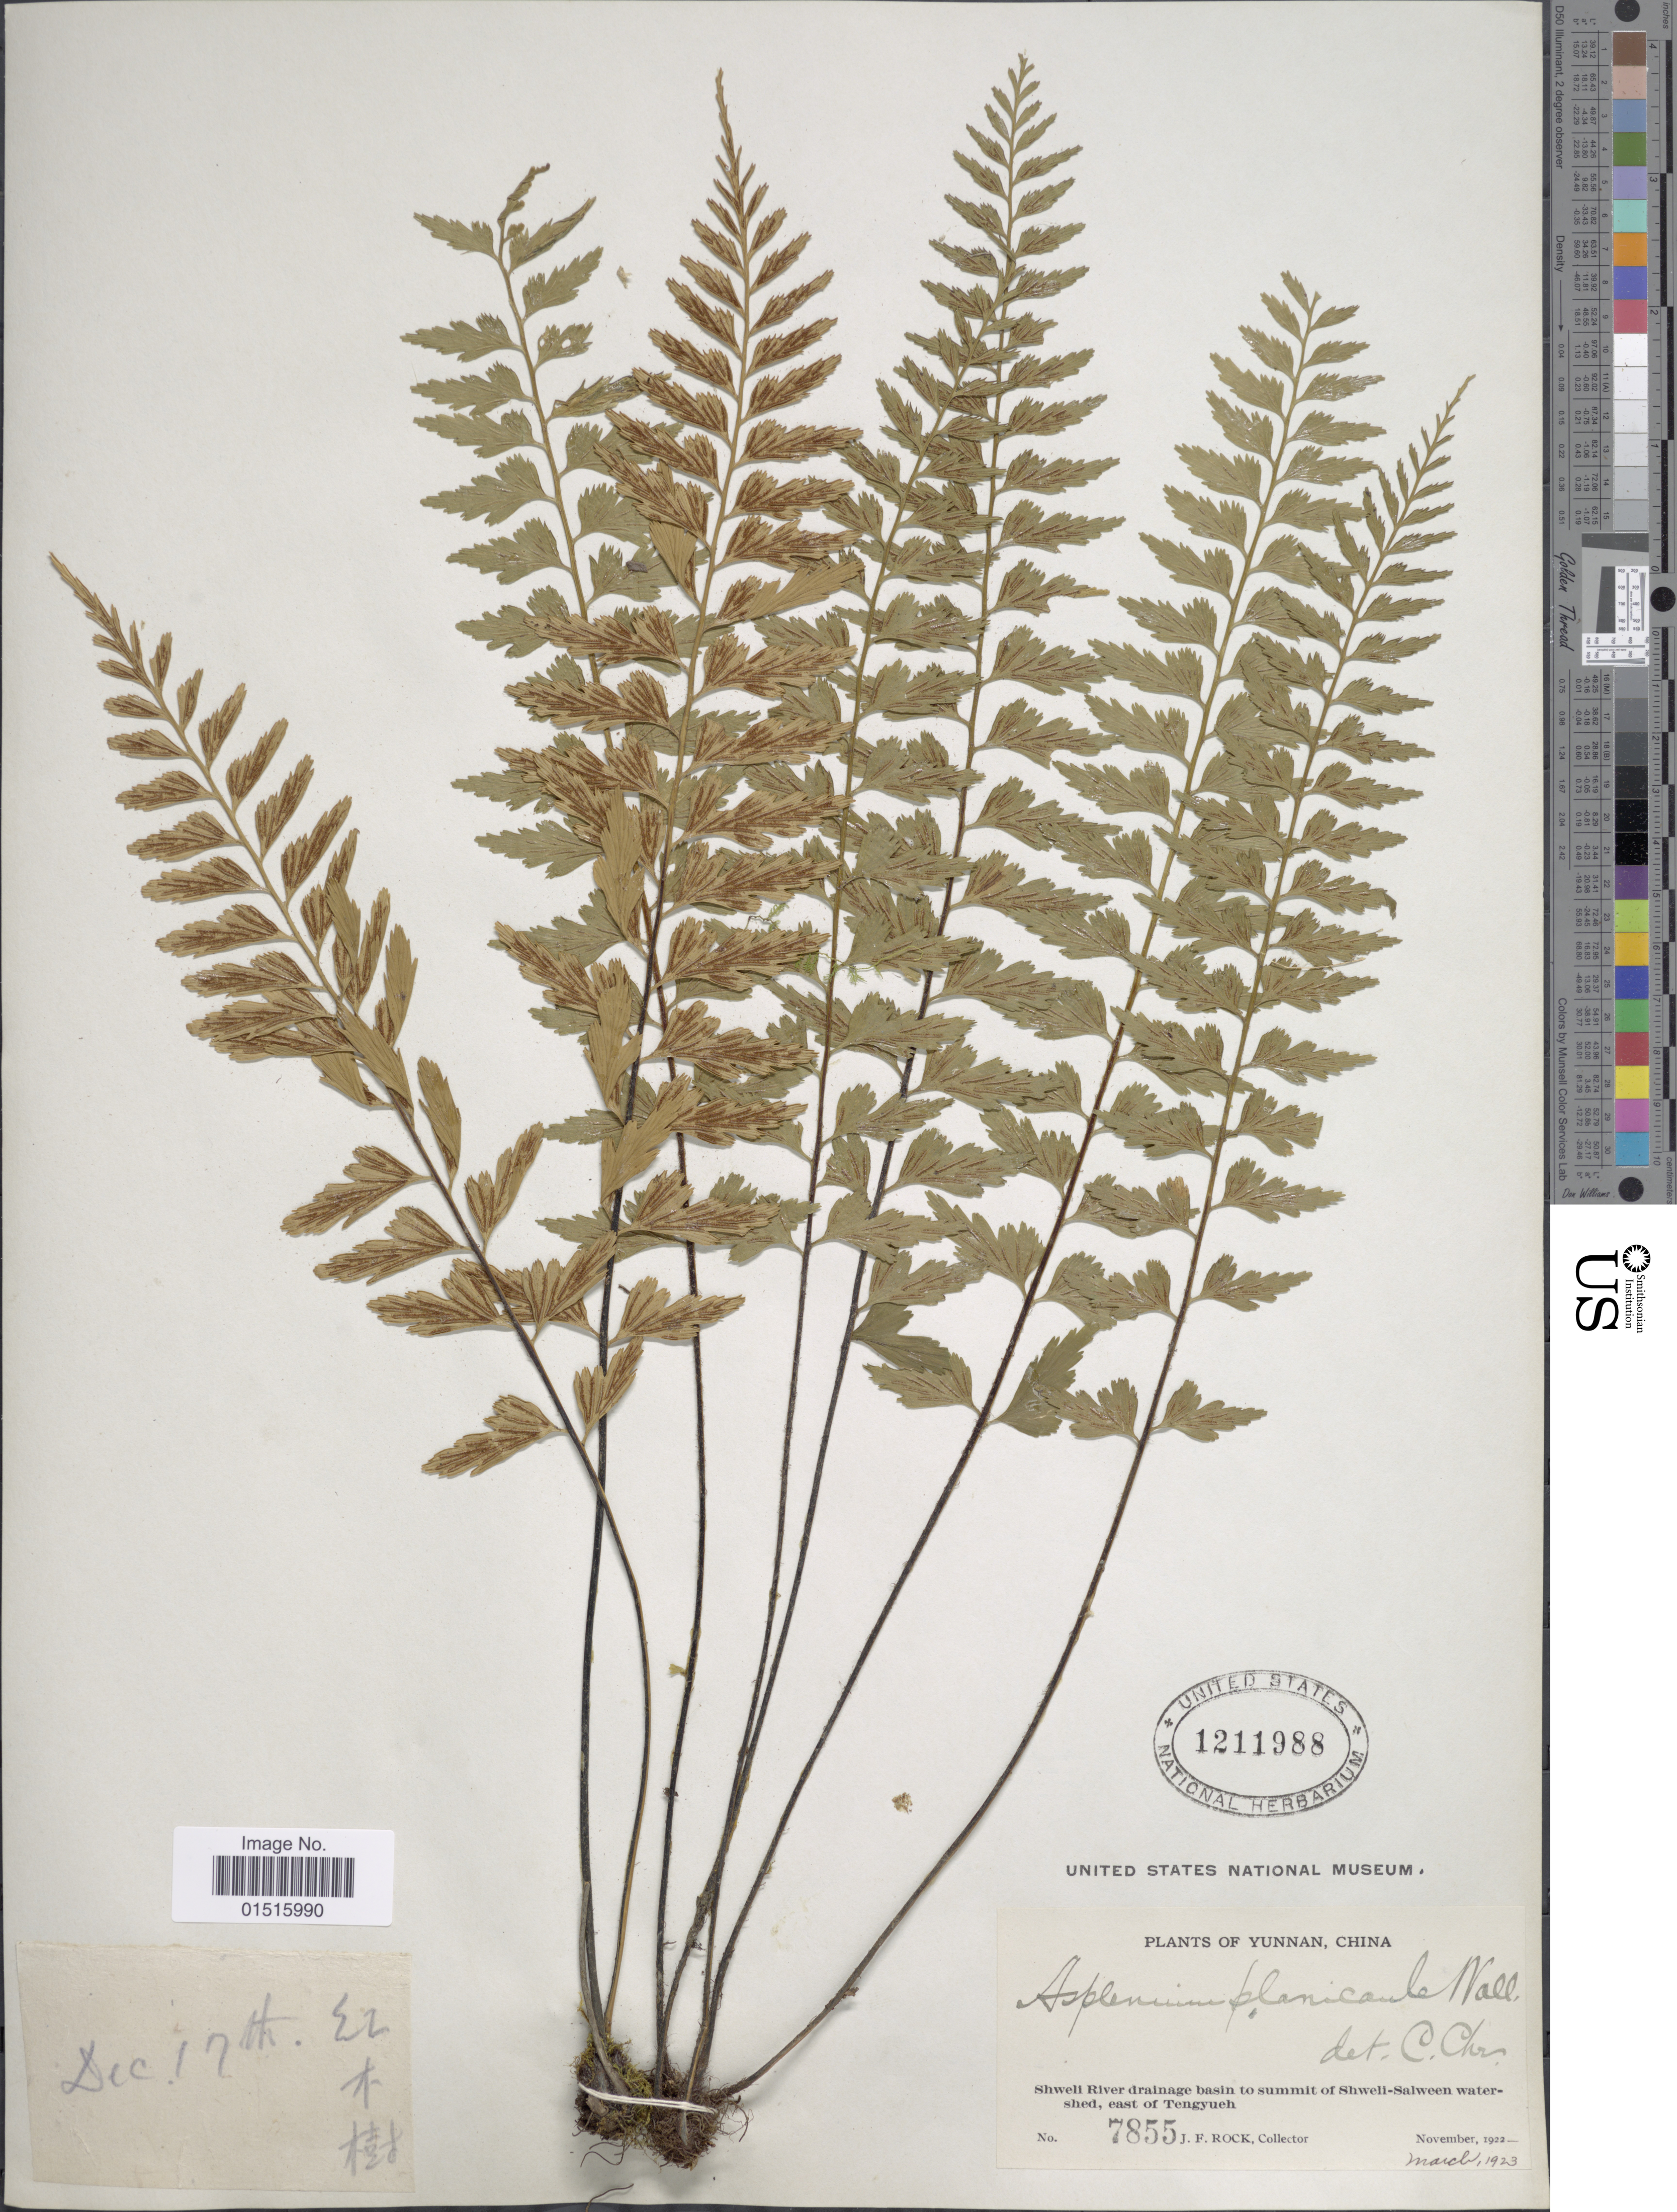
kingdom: Plantae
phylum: Tracheophyta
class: Polypodiopsida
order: Polypodiales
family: Aspleniaceae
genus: Asplenium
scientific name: Asplenium yoshinagae var. planicaule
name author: (Wall. ex Mett.) C.V. Morton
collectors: J. Rock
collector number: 7855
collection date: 1922-11/1923-03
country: China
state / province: Yunnan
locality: Shweli River drainage basin to summit of Shweli-Salween watershed,east of Tengyueh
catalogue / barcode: US 1211988